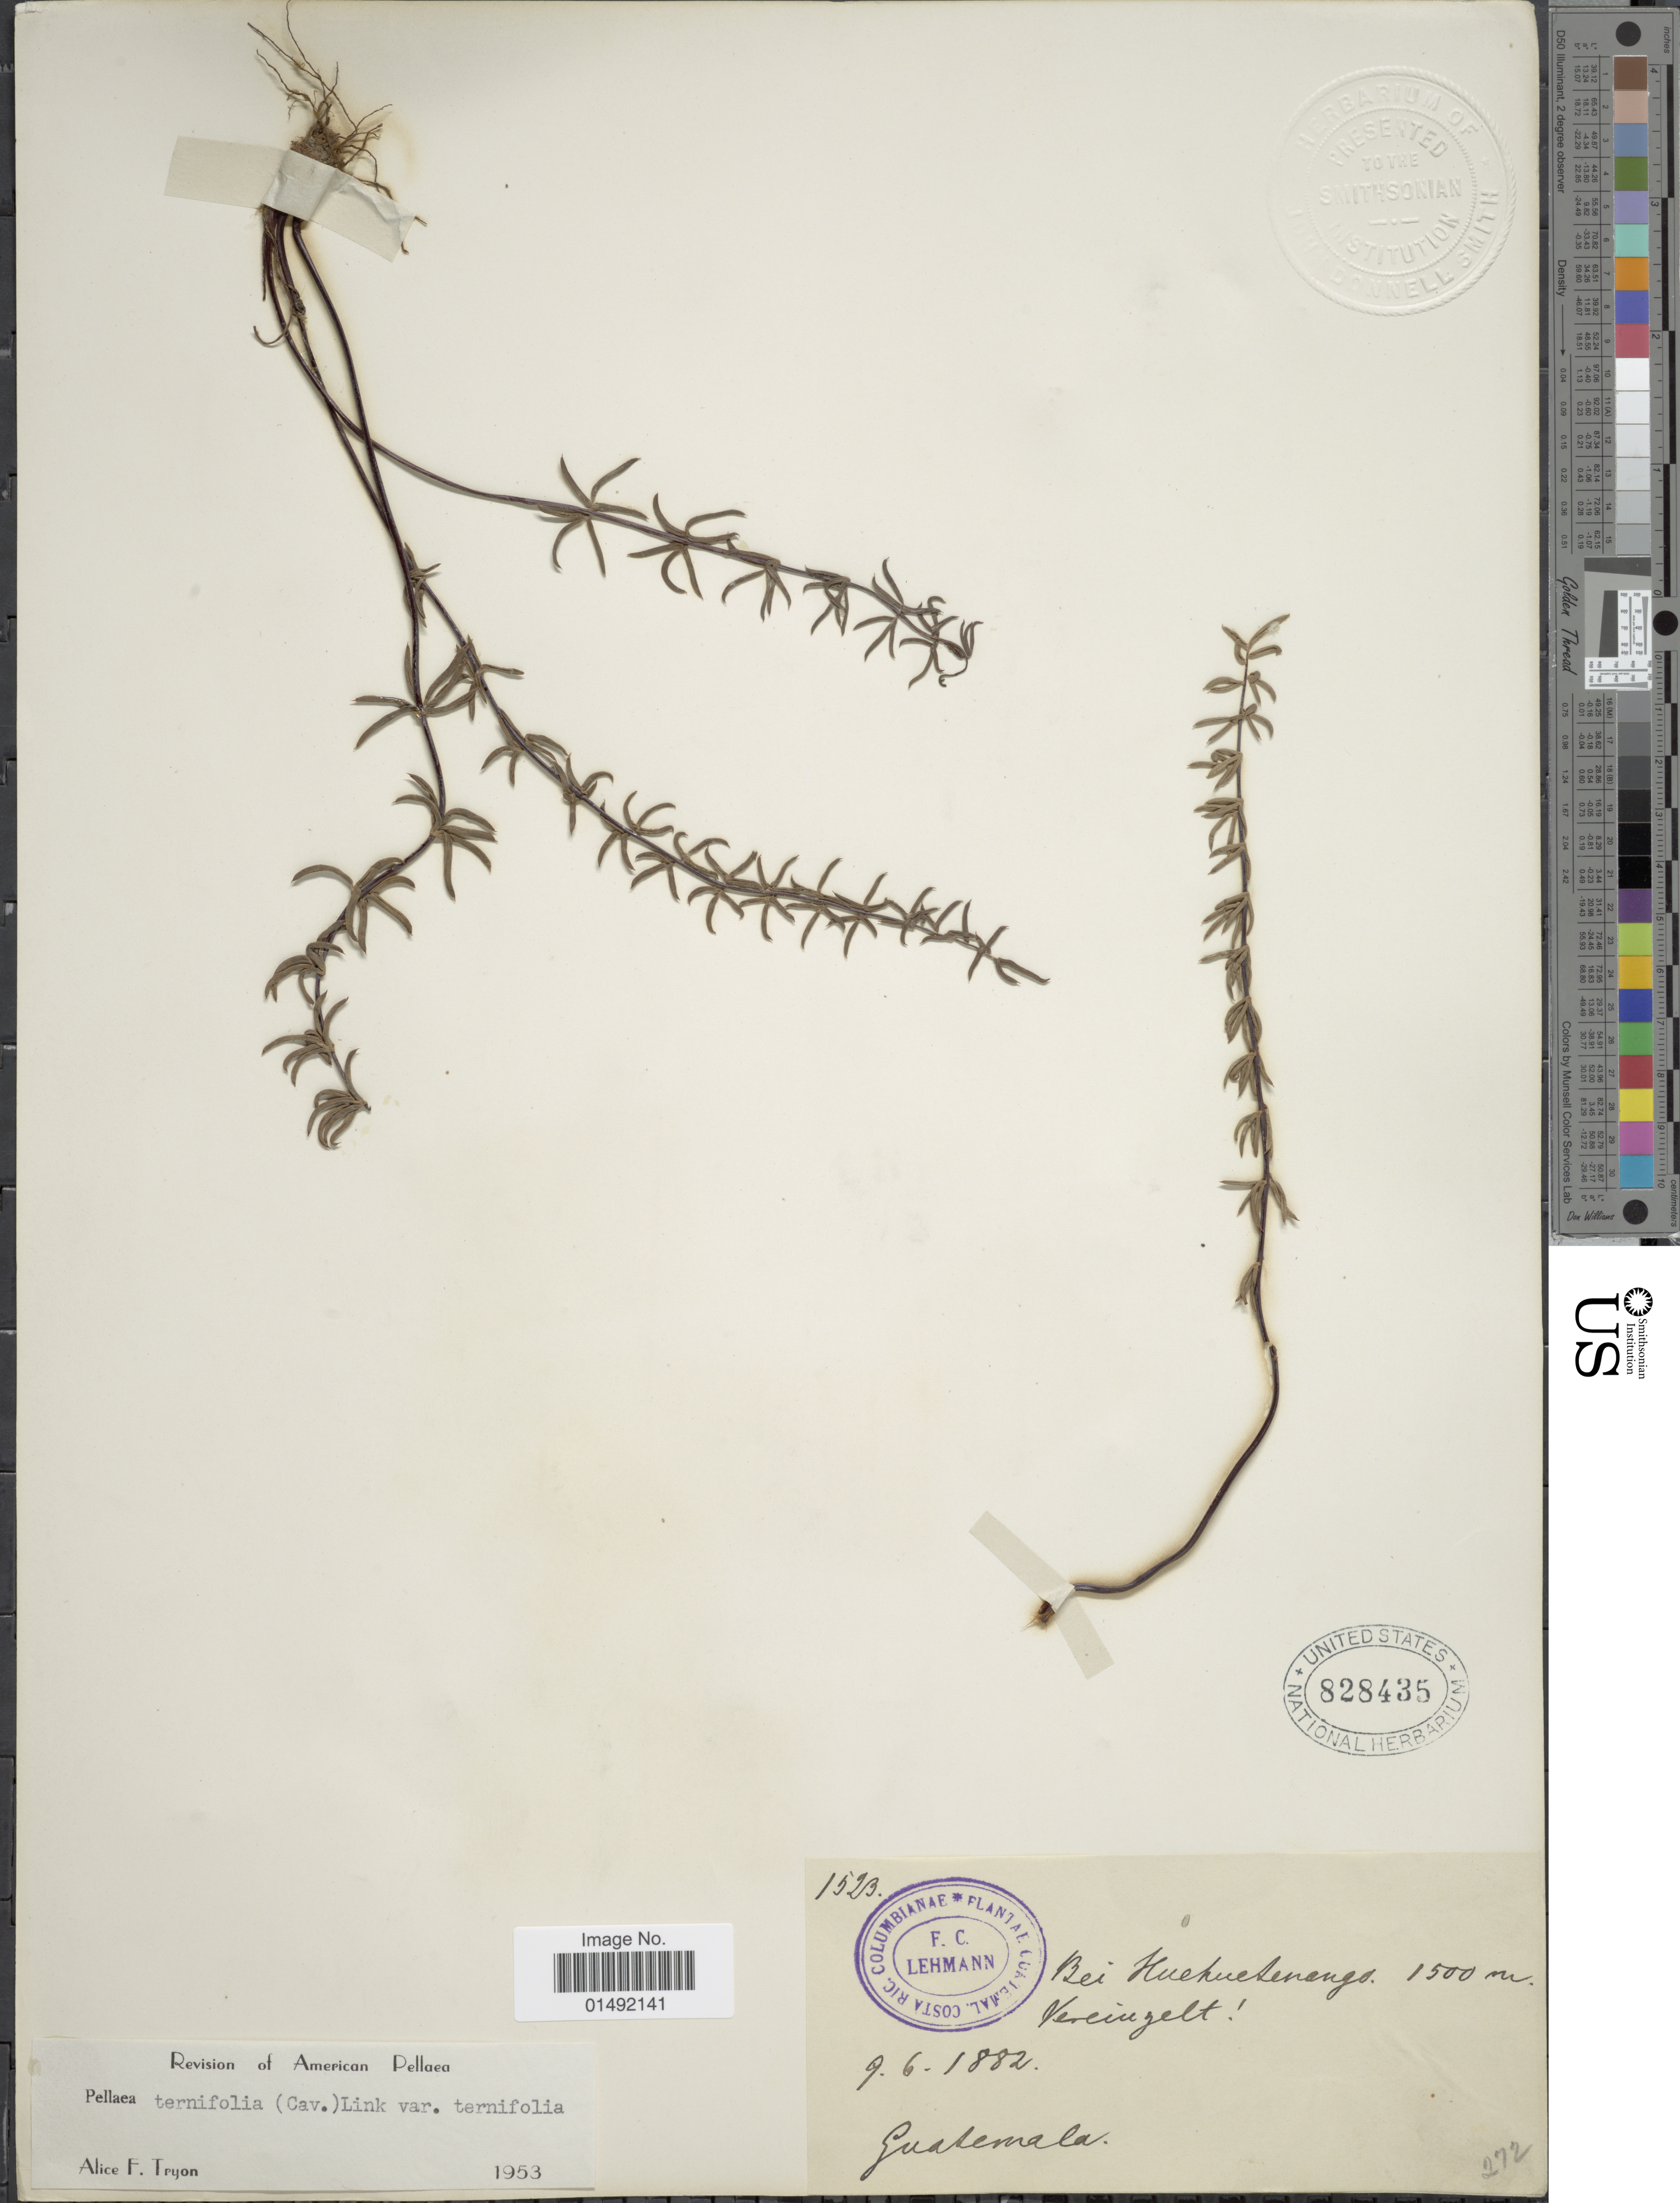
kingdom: Plantae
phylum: Tracheophyta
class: Polypodiopsida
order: Polypodiales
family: Pteridaceae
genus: Pellaea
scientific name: Pellaea ternifolia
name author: (Cav.) Link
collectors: F. C. Lehmann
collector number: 1523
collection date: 1882-06-09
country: Guatemala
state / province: Huehuetenango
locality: Bei Huehuetenango.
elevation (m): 1500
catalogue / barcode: US 828435